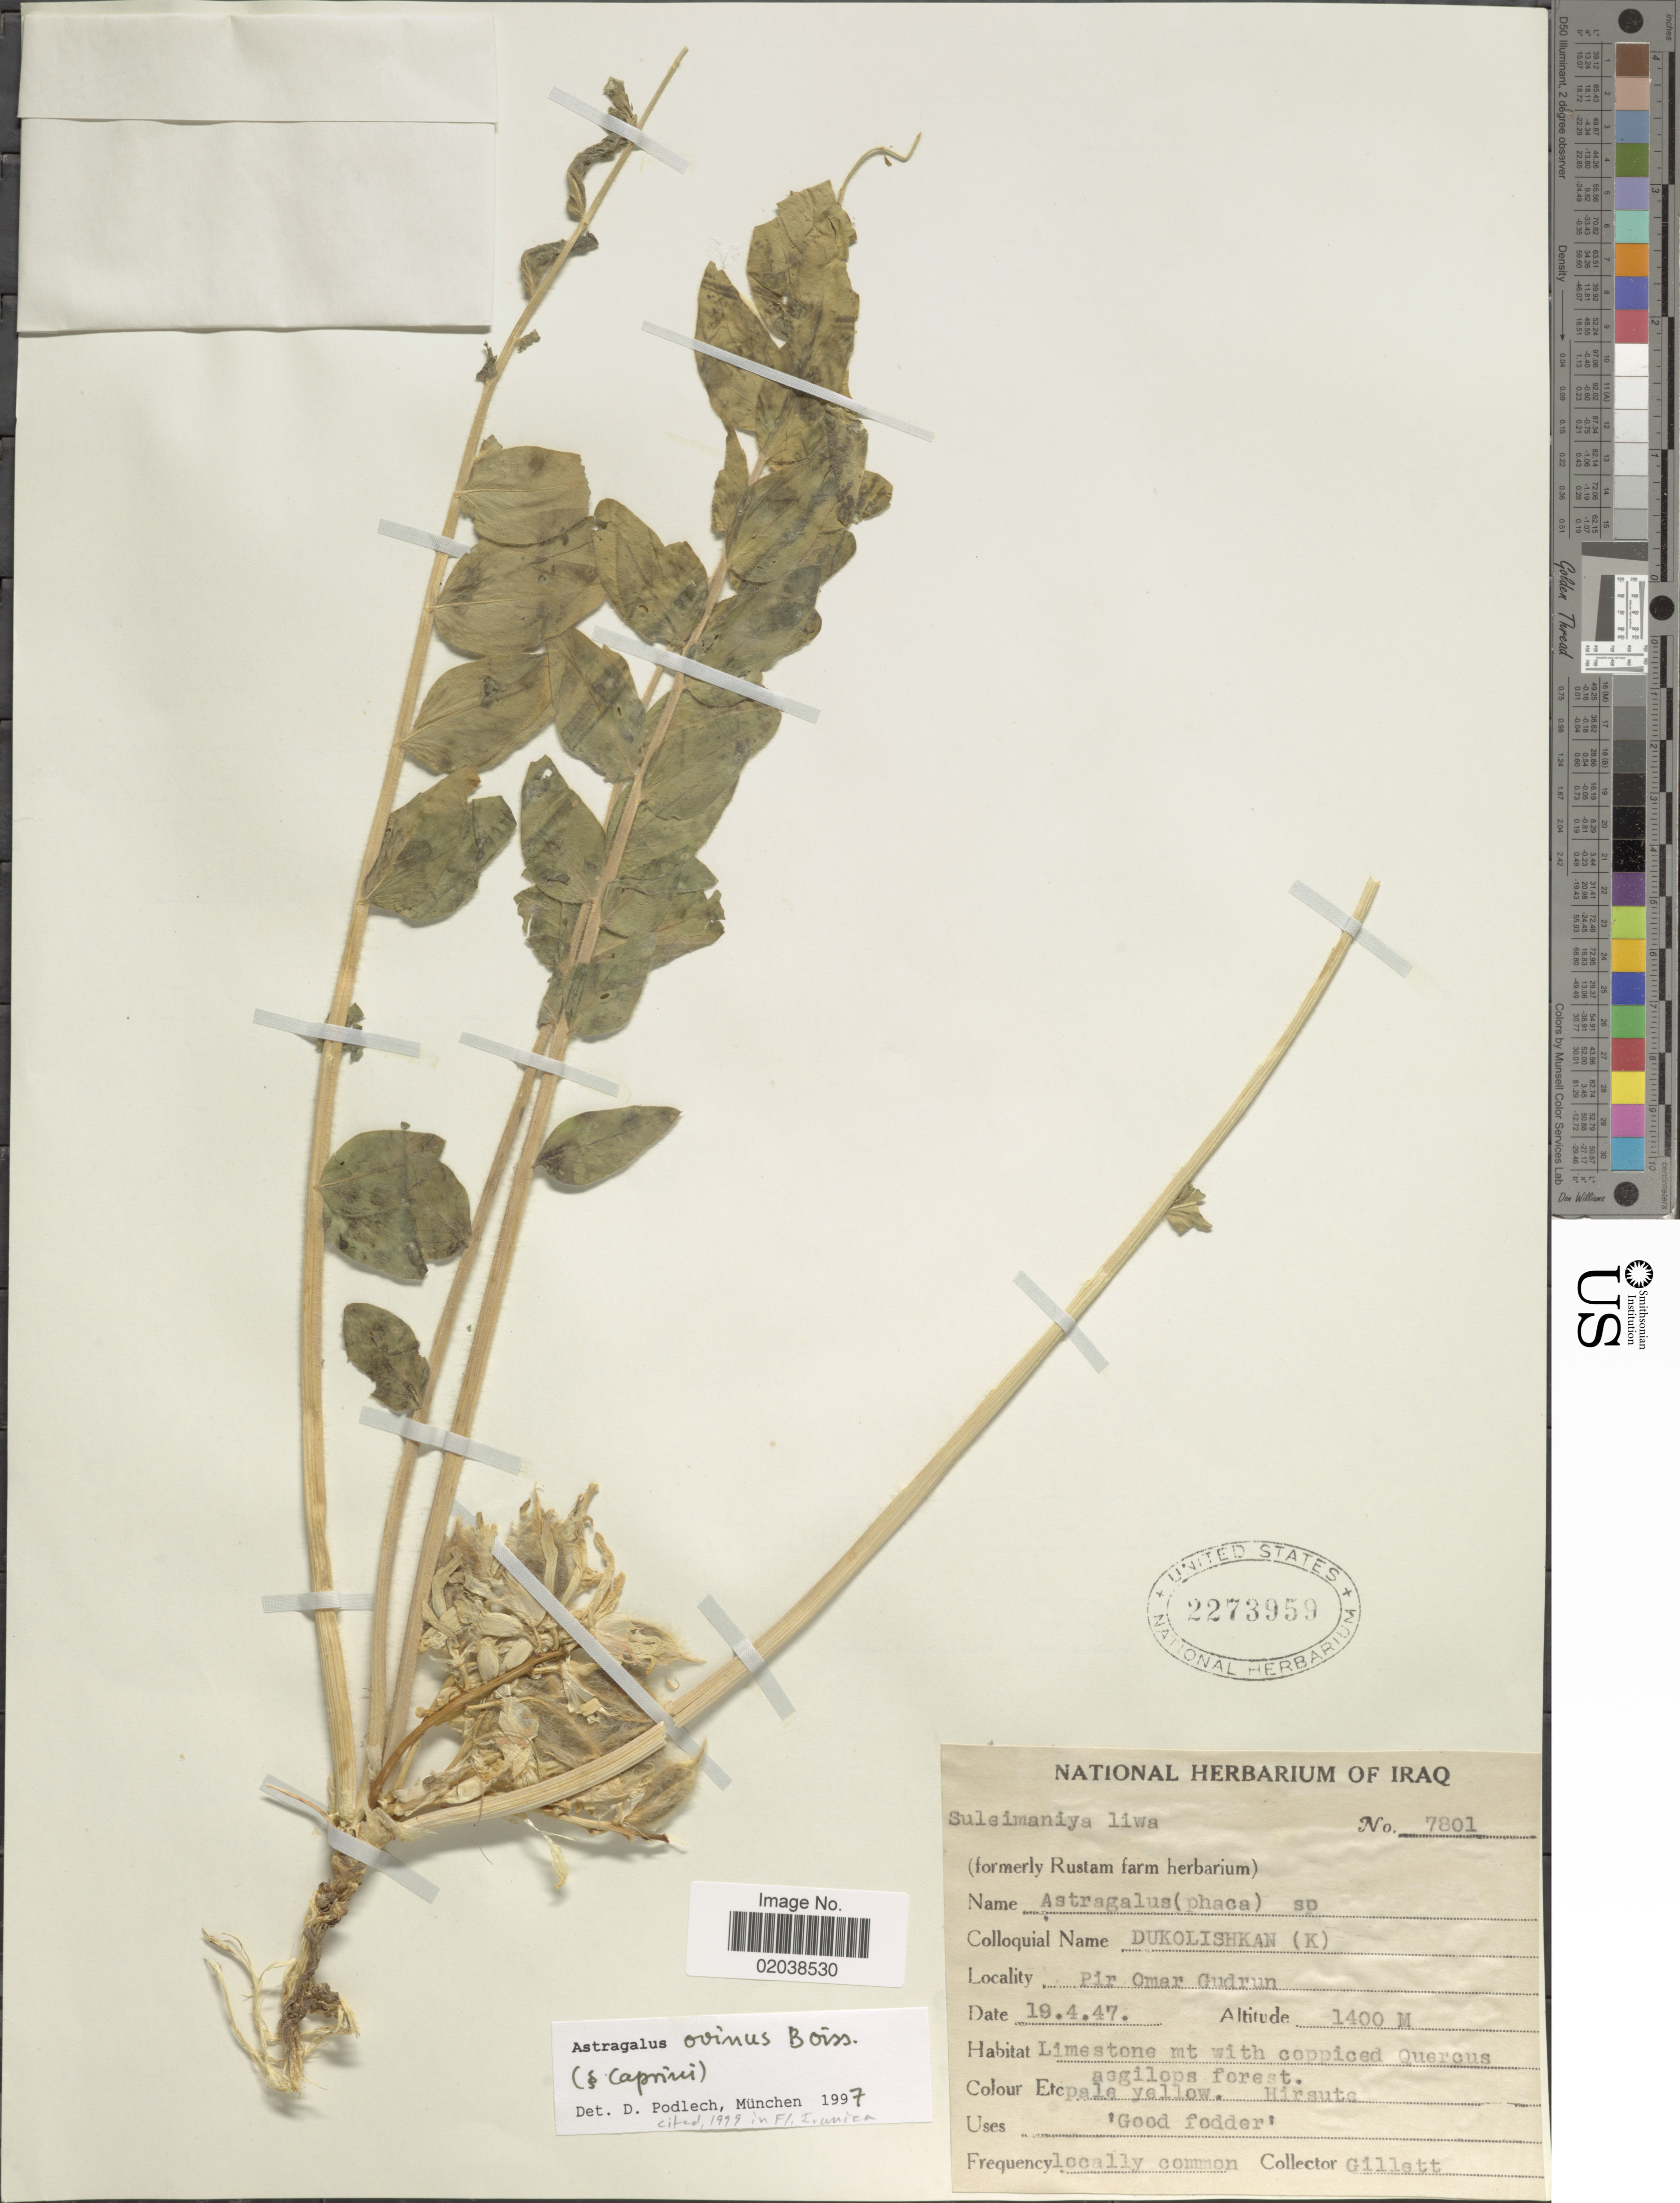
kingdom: Plantae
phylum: Tracheophyta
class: Magnoliopsida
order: Fabales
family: Fabaceae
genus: Astragalus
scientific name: Astragalus ovinus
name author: Boiss.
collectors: Gillett, --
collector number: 7801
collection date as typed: Transcribed d/m/y: 19/4/47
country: Iraq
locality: Pir Omar Gudrun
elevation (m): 1400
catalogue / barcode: US 2273959